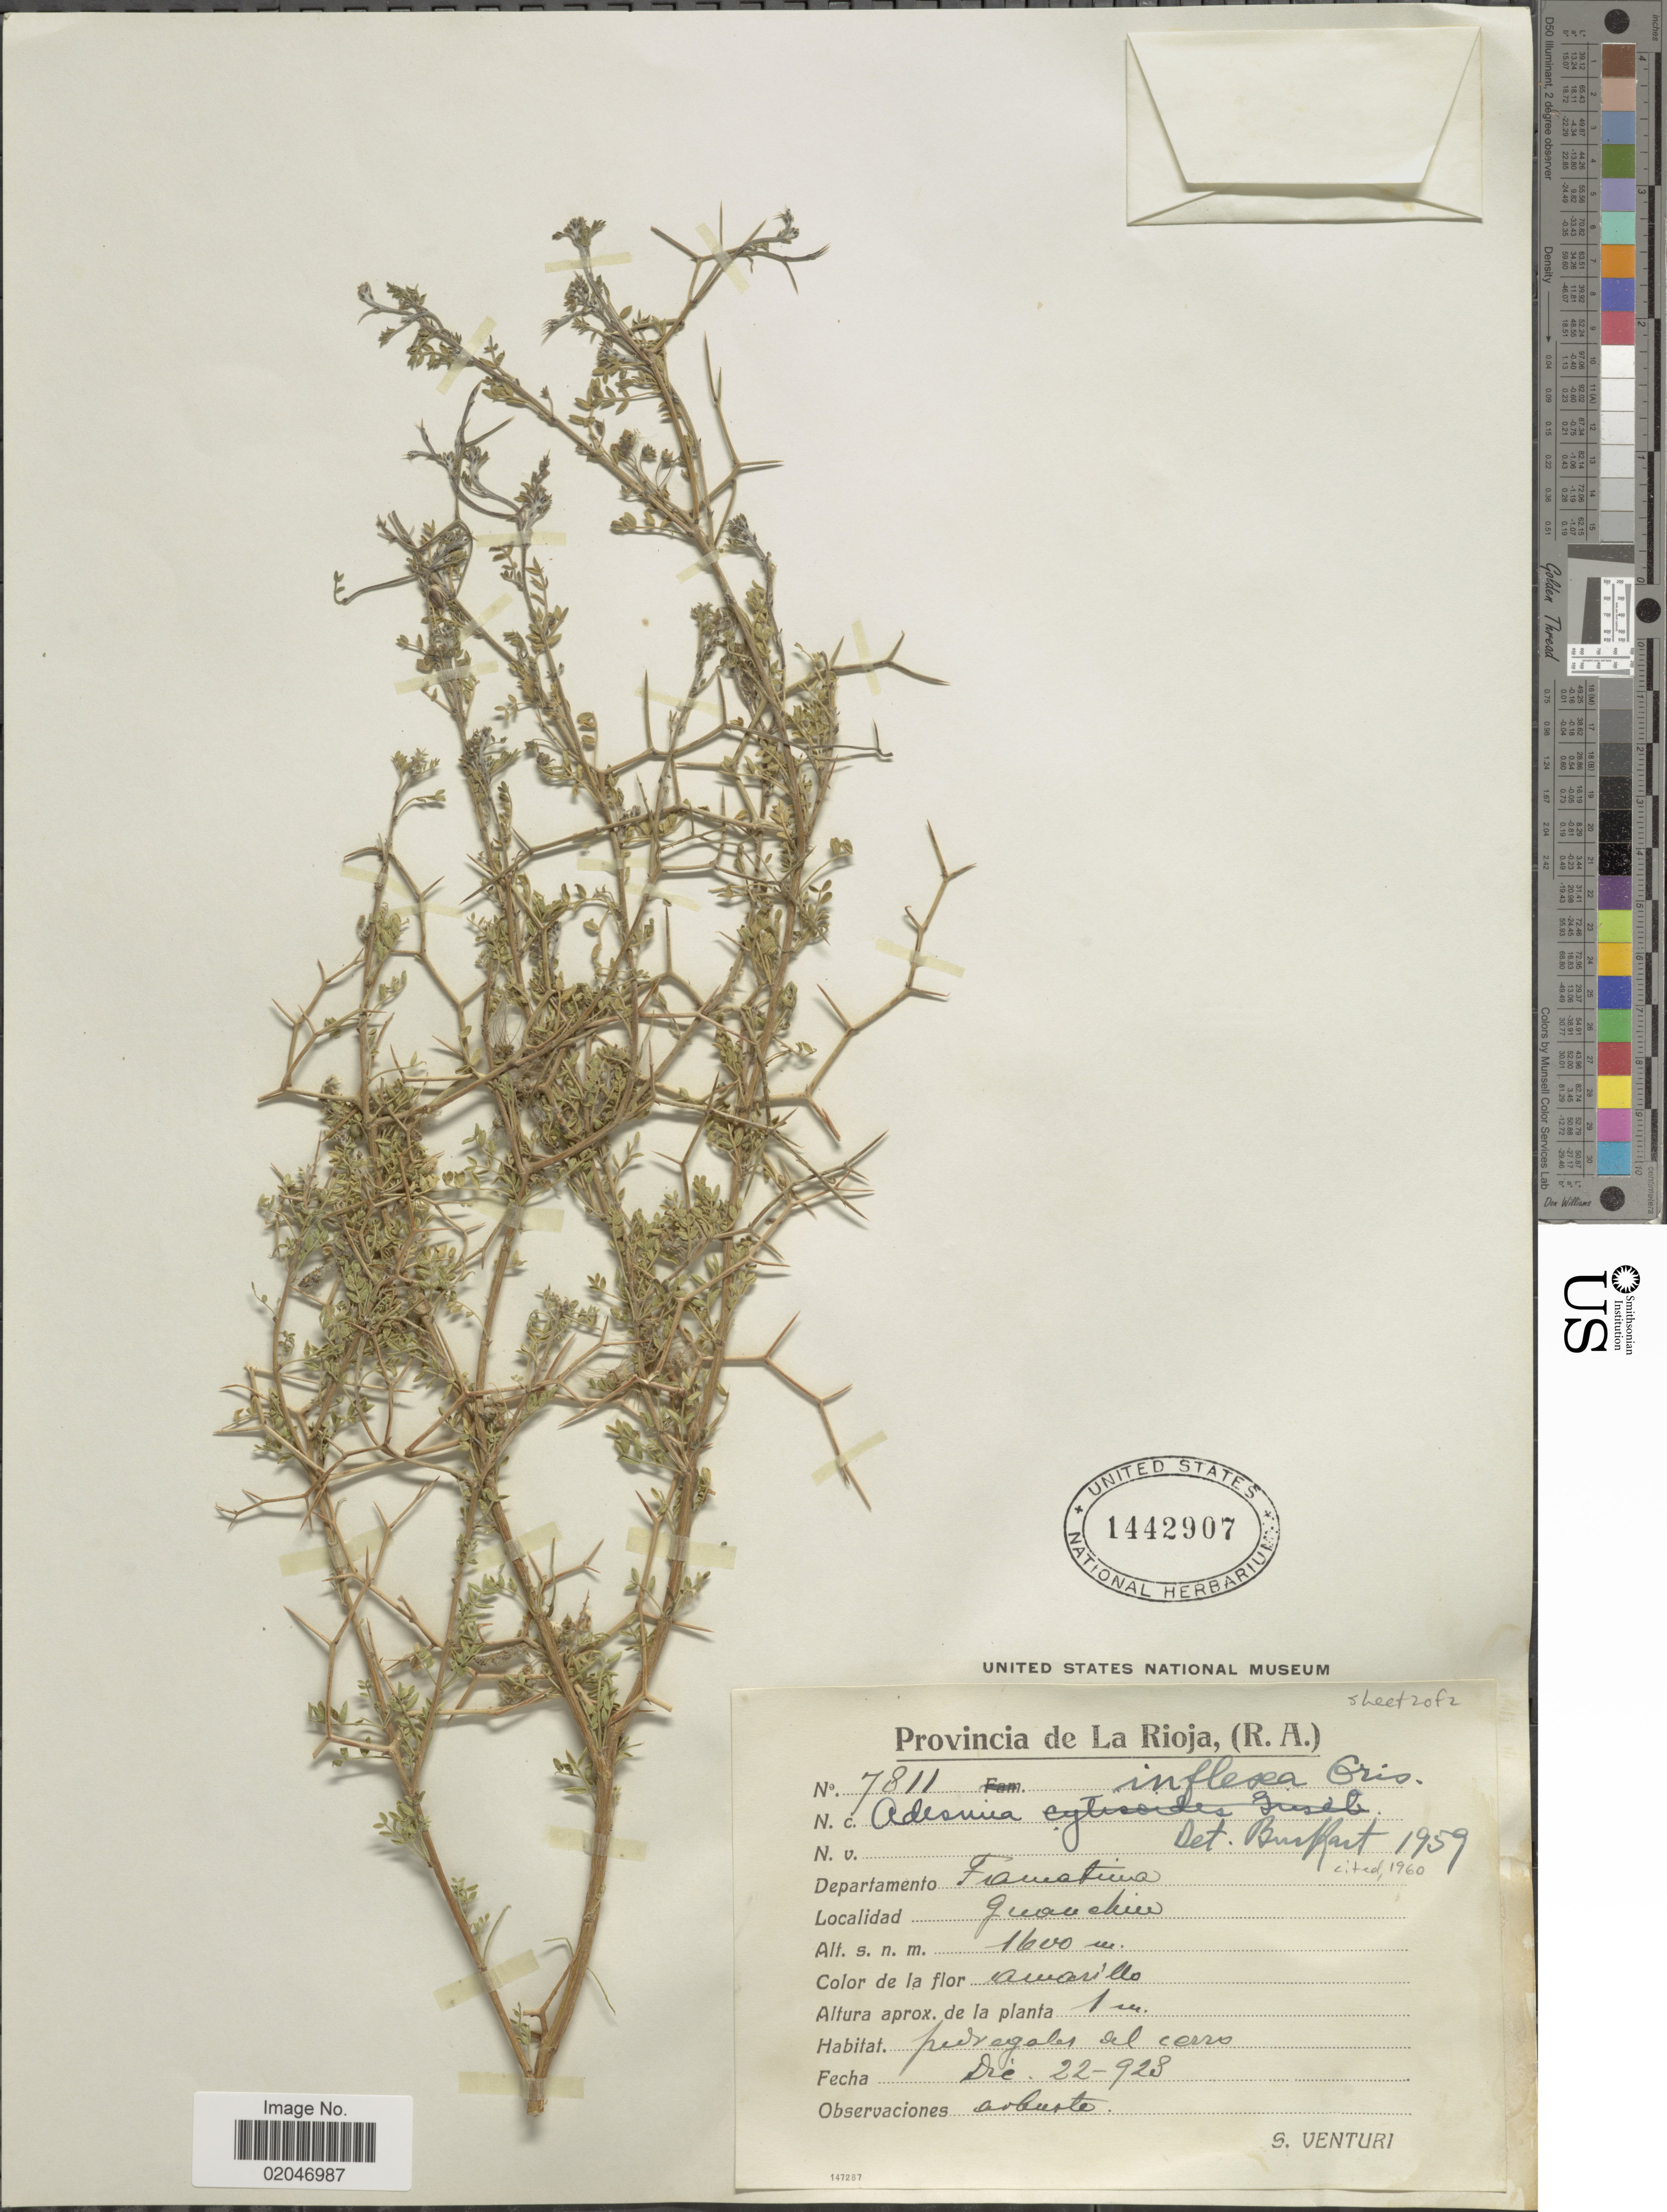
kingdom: Plantae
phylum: Tracheophyta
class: Magnoliopsida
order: Fabales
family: Fabaceae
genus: Adesmia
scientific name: Adesmia inflexa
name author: Griseb.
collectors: S. Venturi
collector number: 7811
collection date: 1928-12-22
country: Argentina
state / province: La Rioja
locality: (R.A.), Departamento Famatina, Guanchin, pedregales al cerro.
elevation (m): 1600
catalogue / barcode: US 1442907